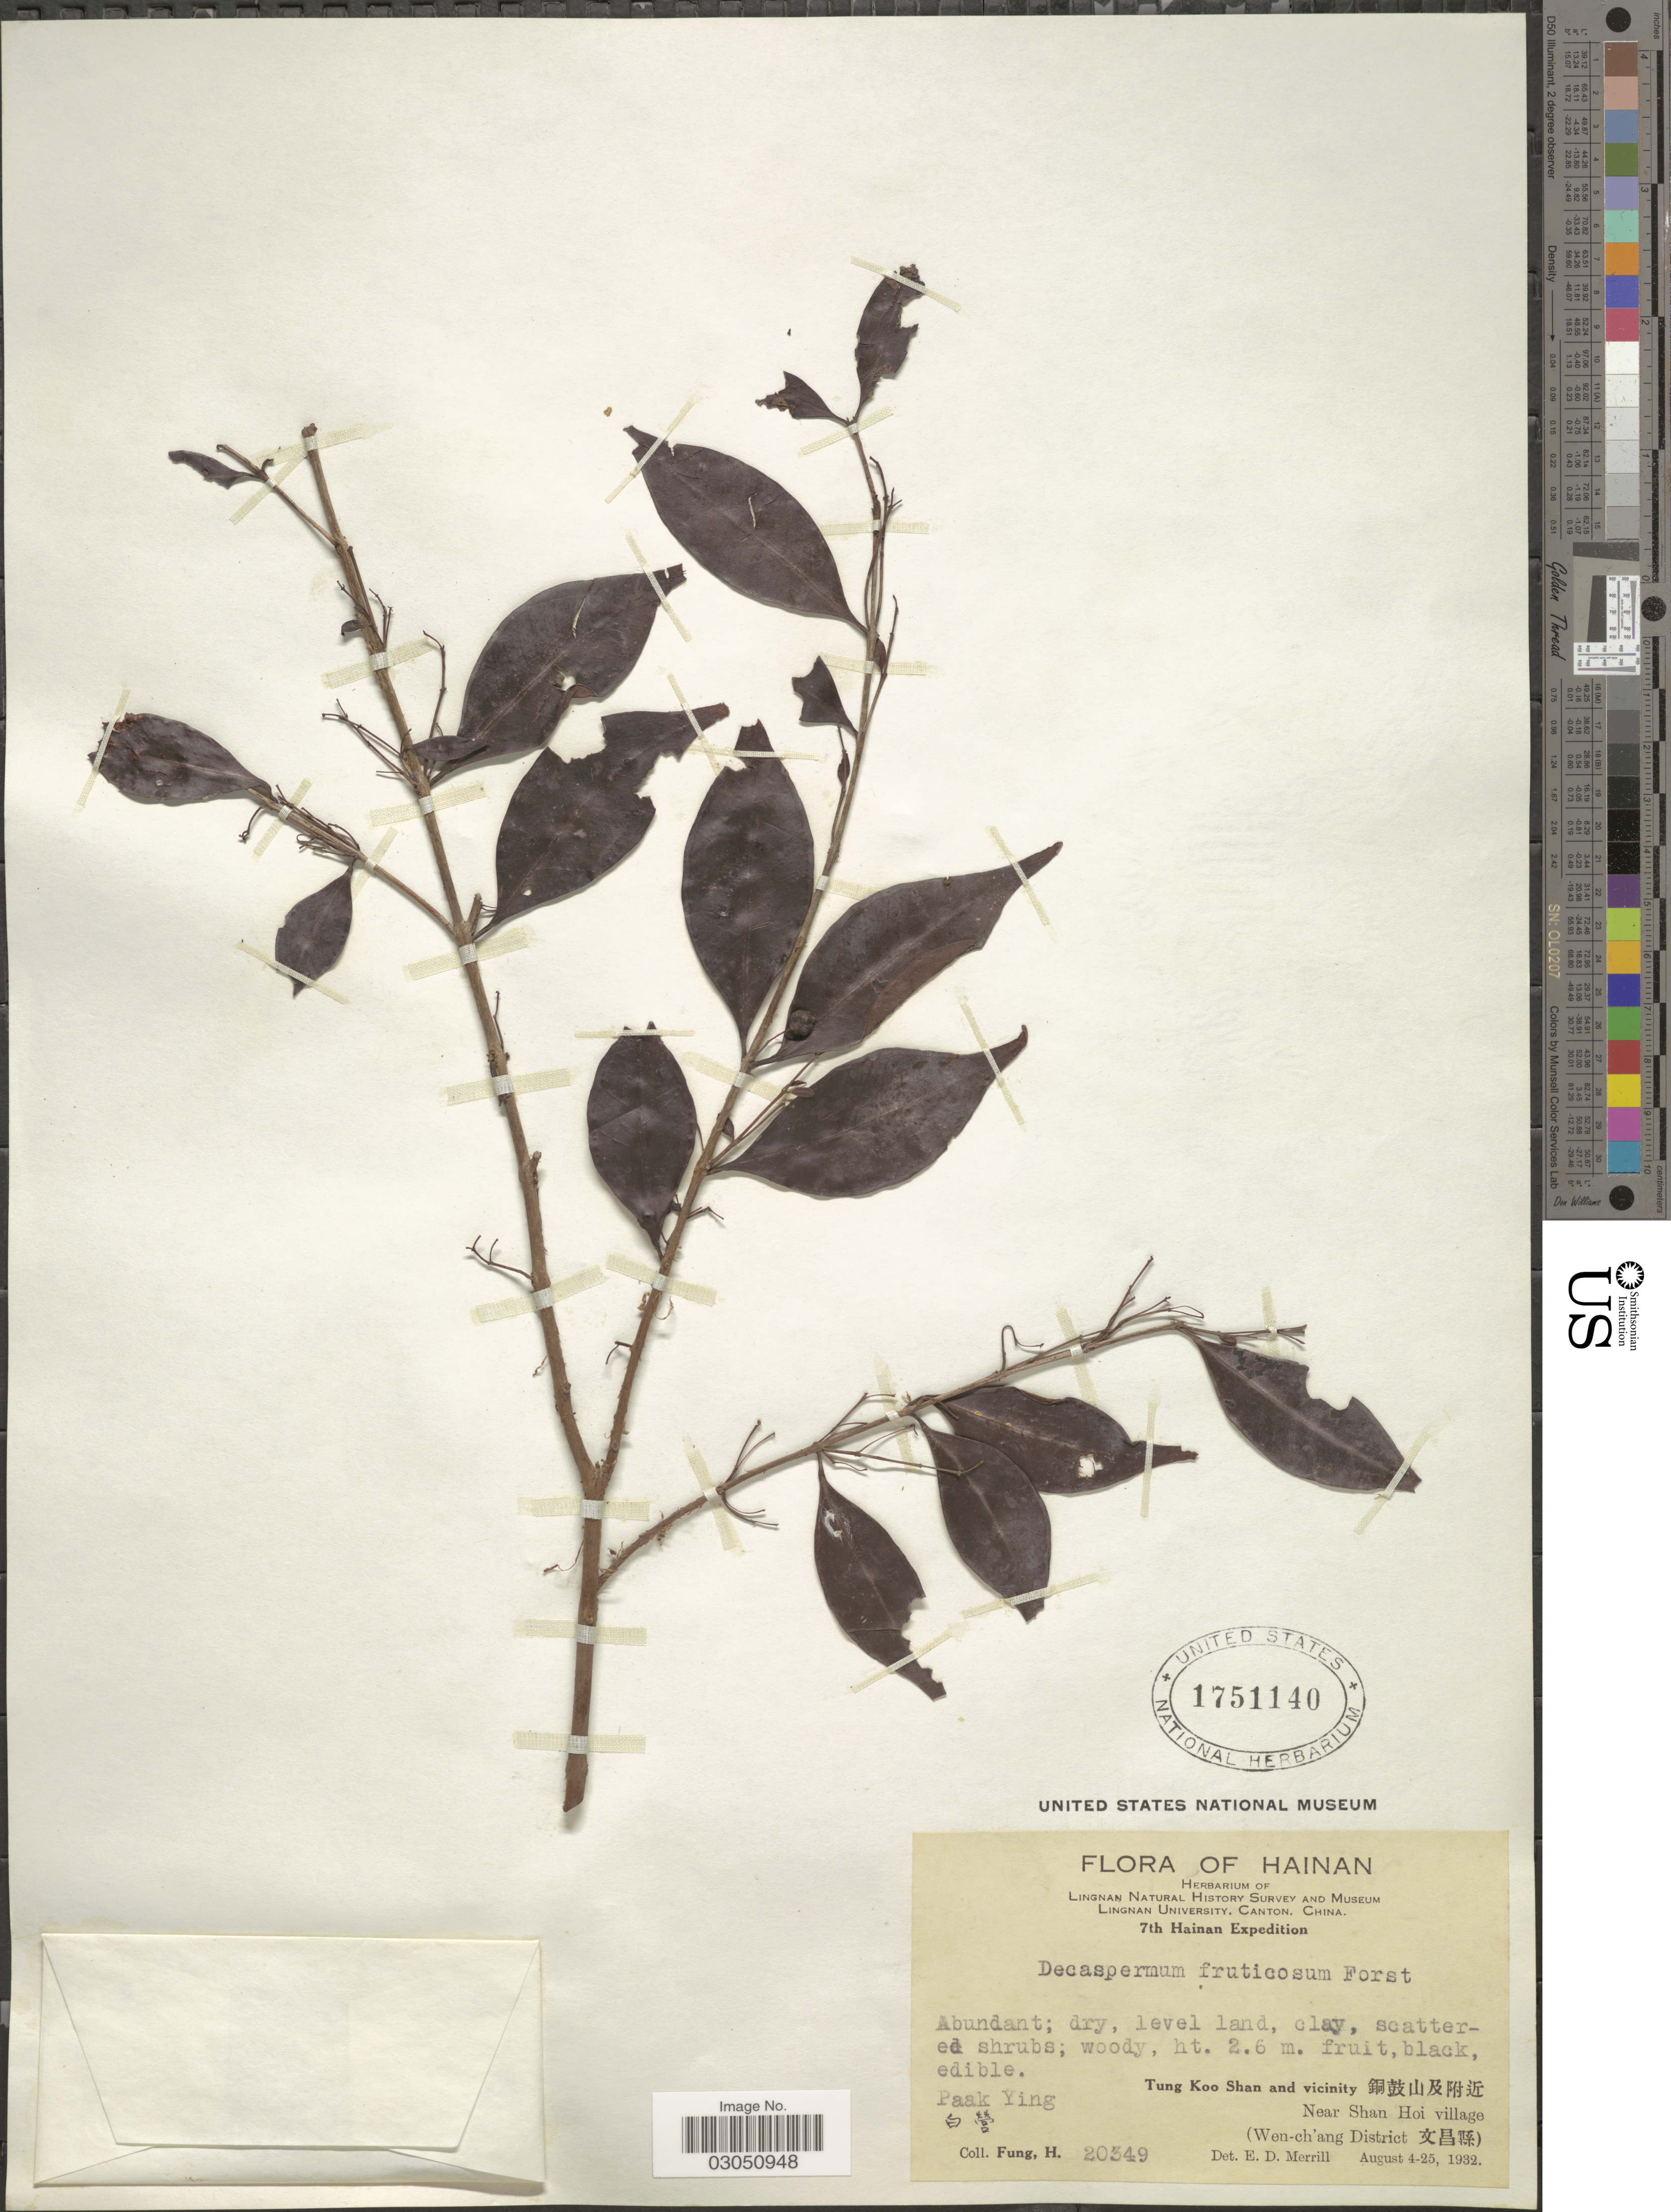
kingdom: Plantae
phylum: Tracheophyta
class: Magnoliopsida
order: Myrtales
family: Myrtaceae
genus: Decaspermum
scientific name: Decaspermum gracilentum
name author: (Hance) Merr. & L.M. Perry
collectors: H. Fung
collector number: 20349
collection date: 1932-08-04/1932-08-25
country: China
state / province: Hainan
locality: Paak Ying. [unsure placement] Tung Koo Shan and vicinity X. Near Shan Hoi village. (Wen-ch'ang District X).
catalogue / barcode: US 1751140